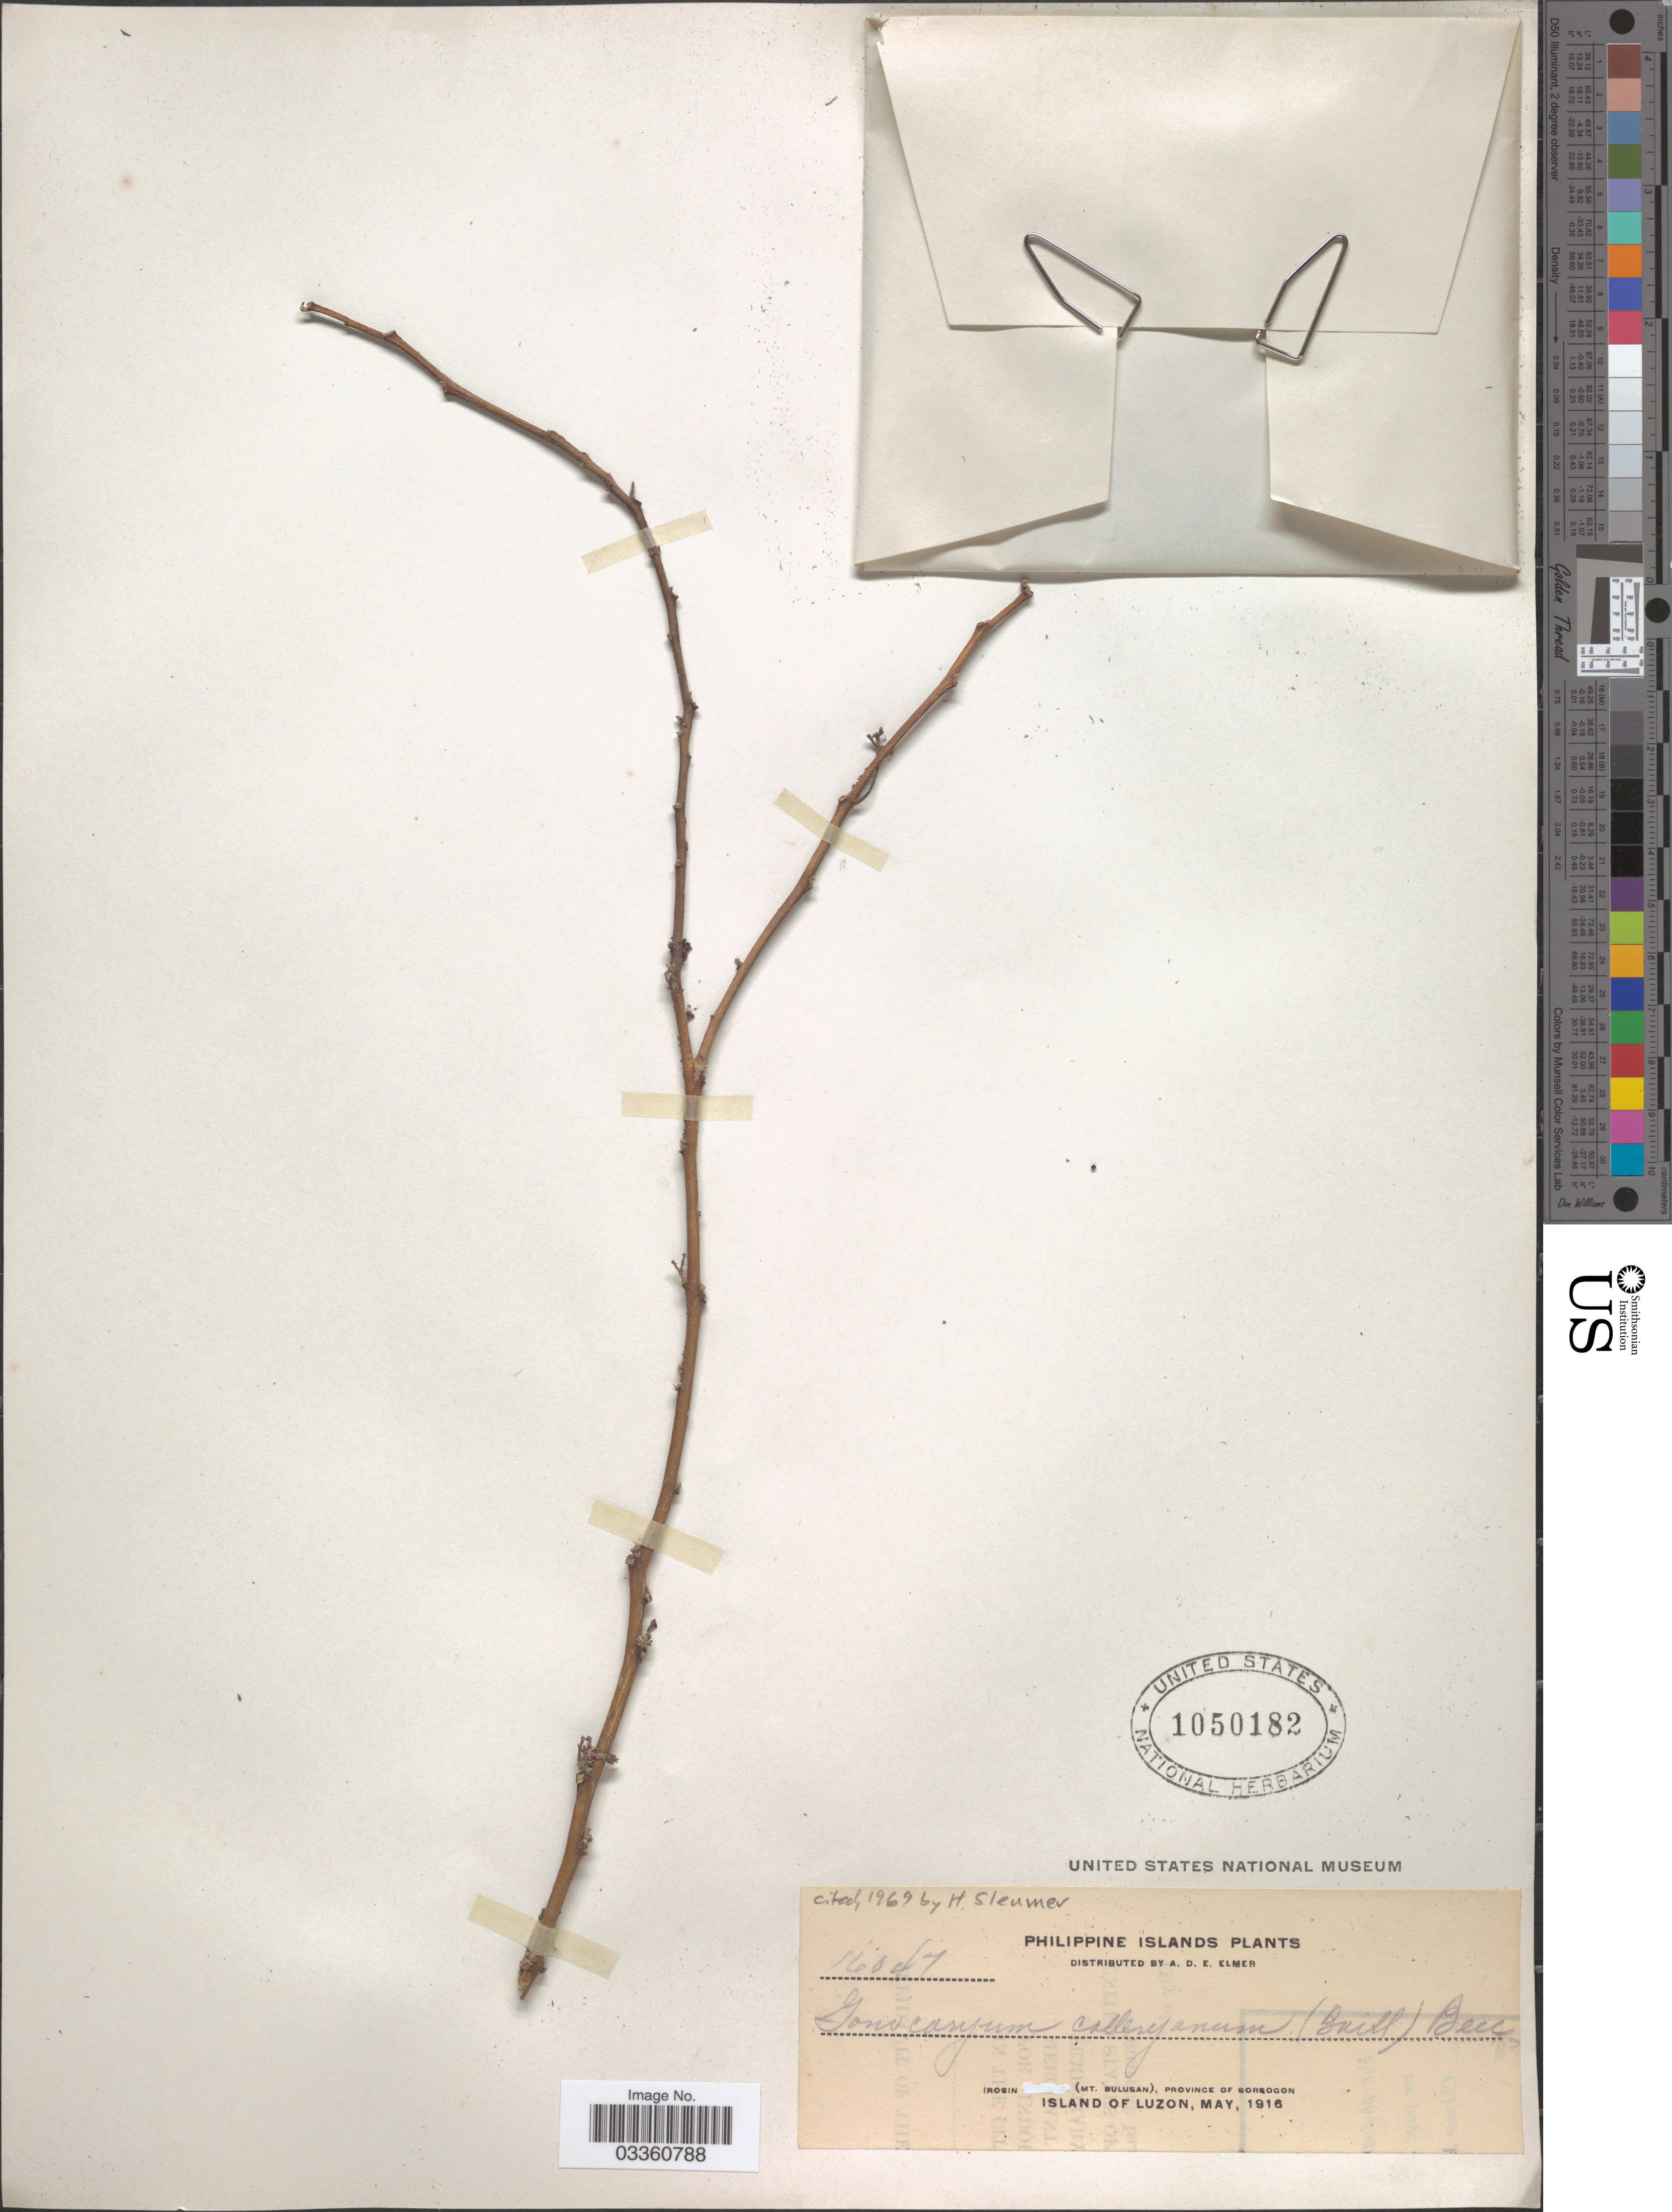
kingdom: Plantae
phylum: Tracheophyta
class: Magnoliopsida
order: Cardiopteridales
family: Cardiopteridaceae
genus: Gonocaryum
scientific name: Gonocaryum calleryanum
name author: (Baill.) Becc.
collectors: A. D. E. Elmer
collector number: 16047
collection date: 1916-05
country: Philippines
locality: Irosin (Mt. Bulusan), Province of Sorsogon. Island of Luzon.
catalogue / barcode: US 1050182